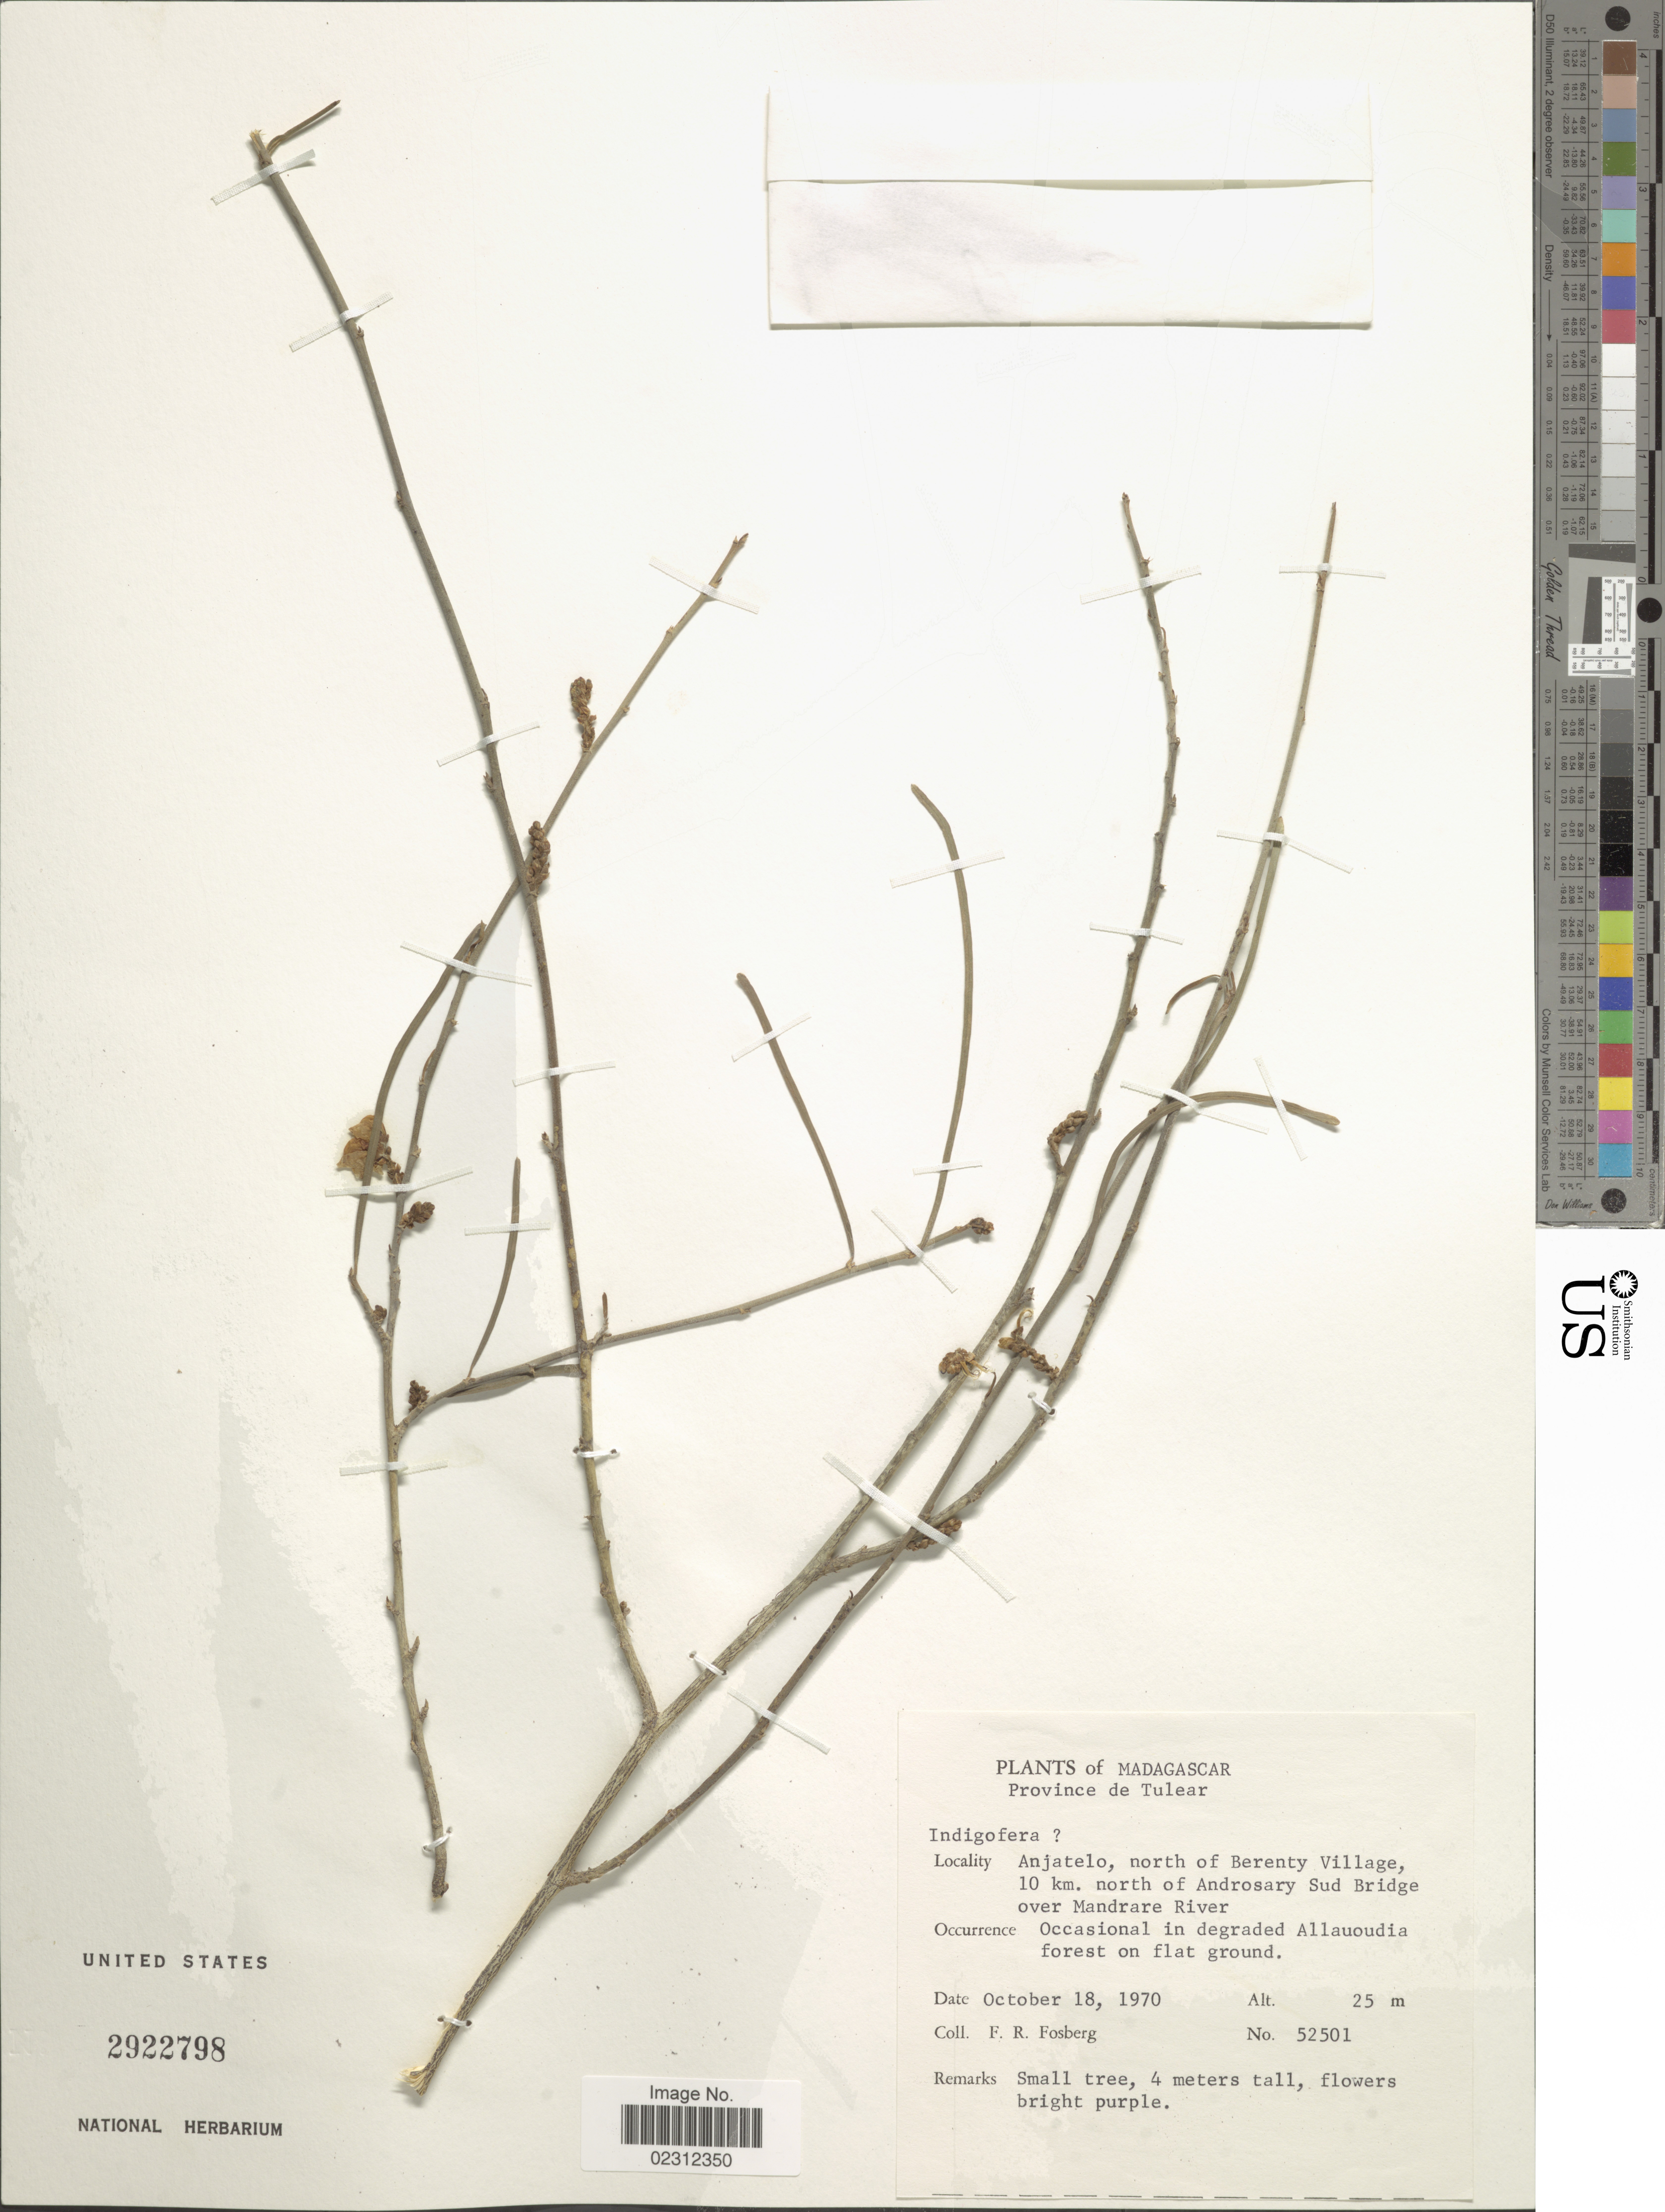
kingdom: Plantae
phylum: Tracheophyta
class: Magnoliopsida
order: Fabales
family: Fabaceae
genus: Indigofera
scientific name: Indigofera sp.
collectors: F. R. Fosberg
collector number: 52501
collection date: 1970-10-18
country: Madagascar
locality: Province de Tulear, Anjatelo, north of Berenty Village, 10 km. north of Androsary Sud Bridge over Mandrare River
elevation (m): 25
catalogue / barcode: US 2922798